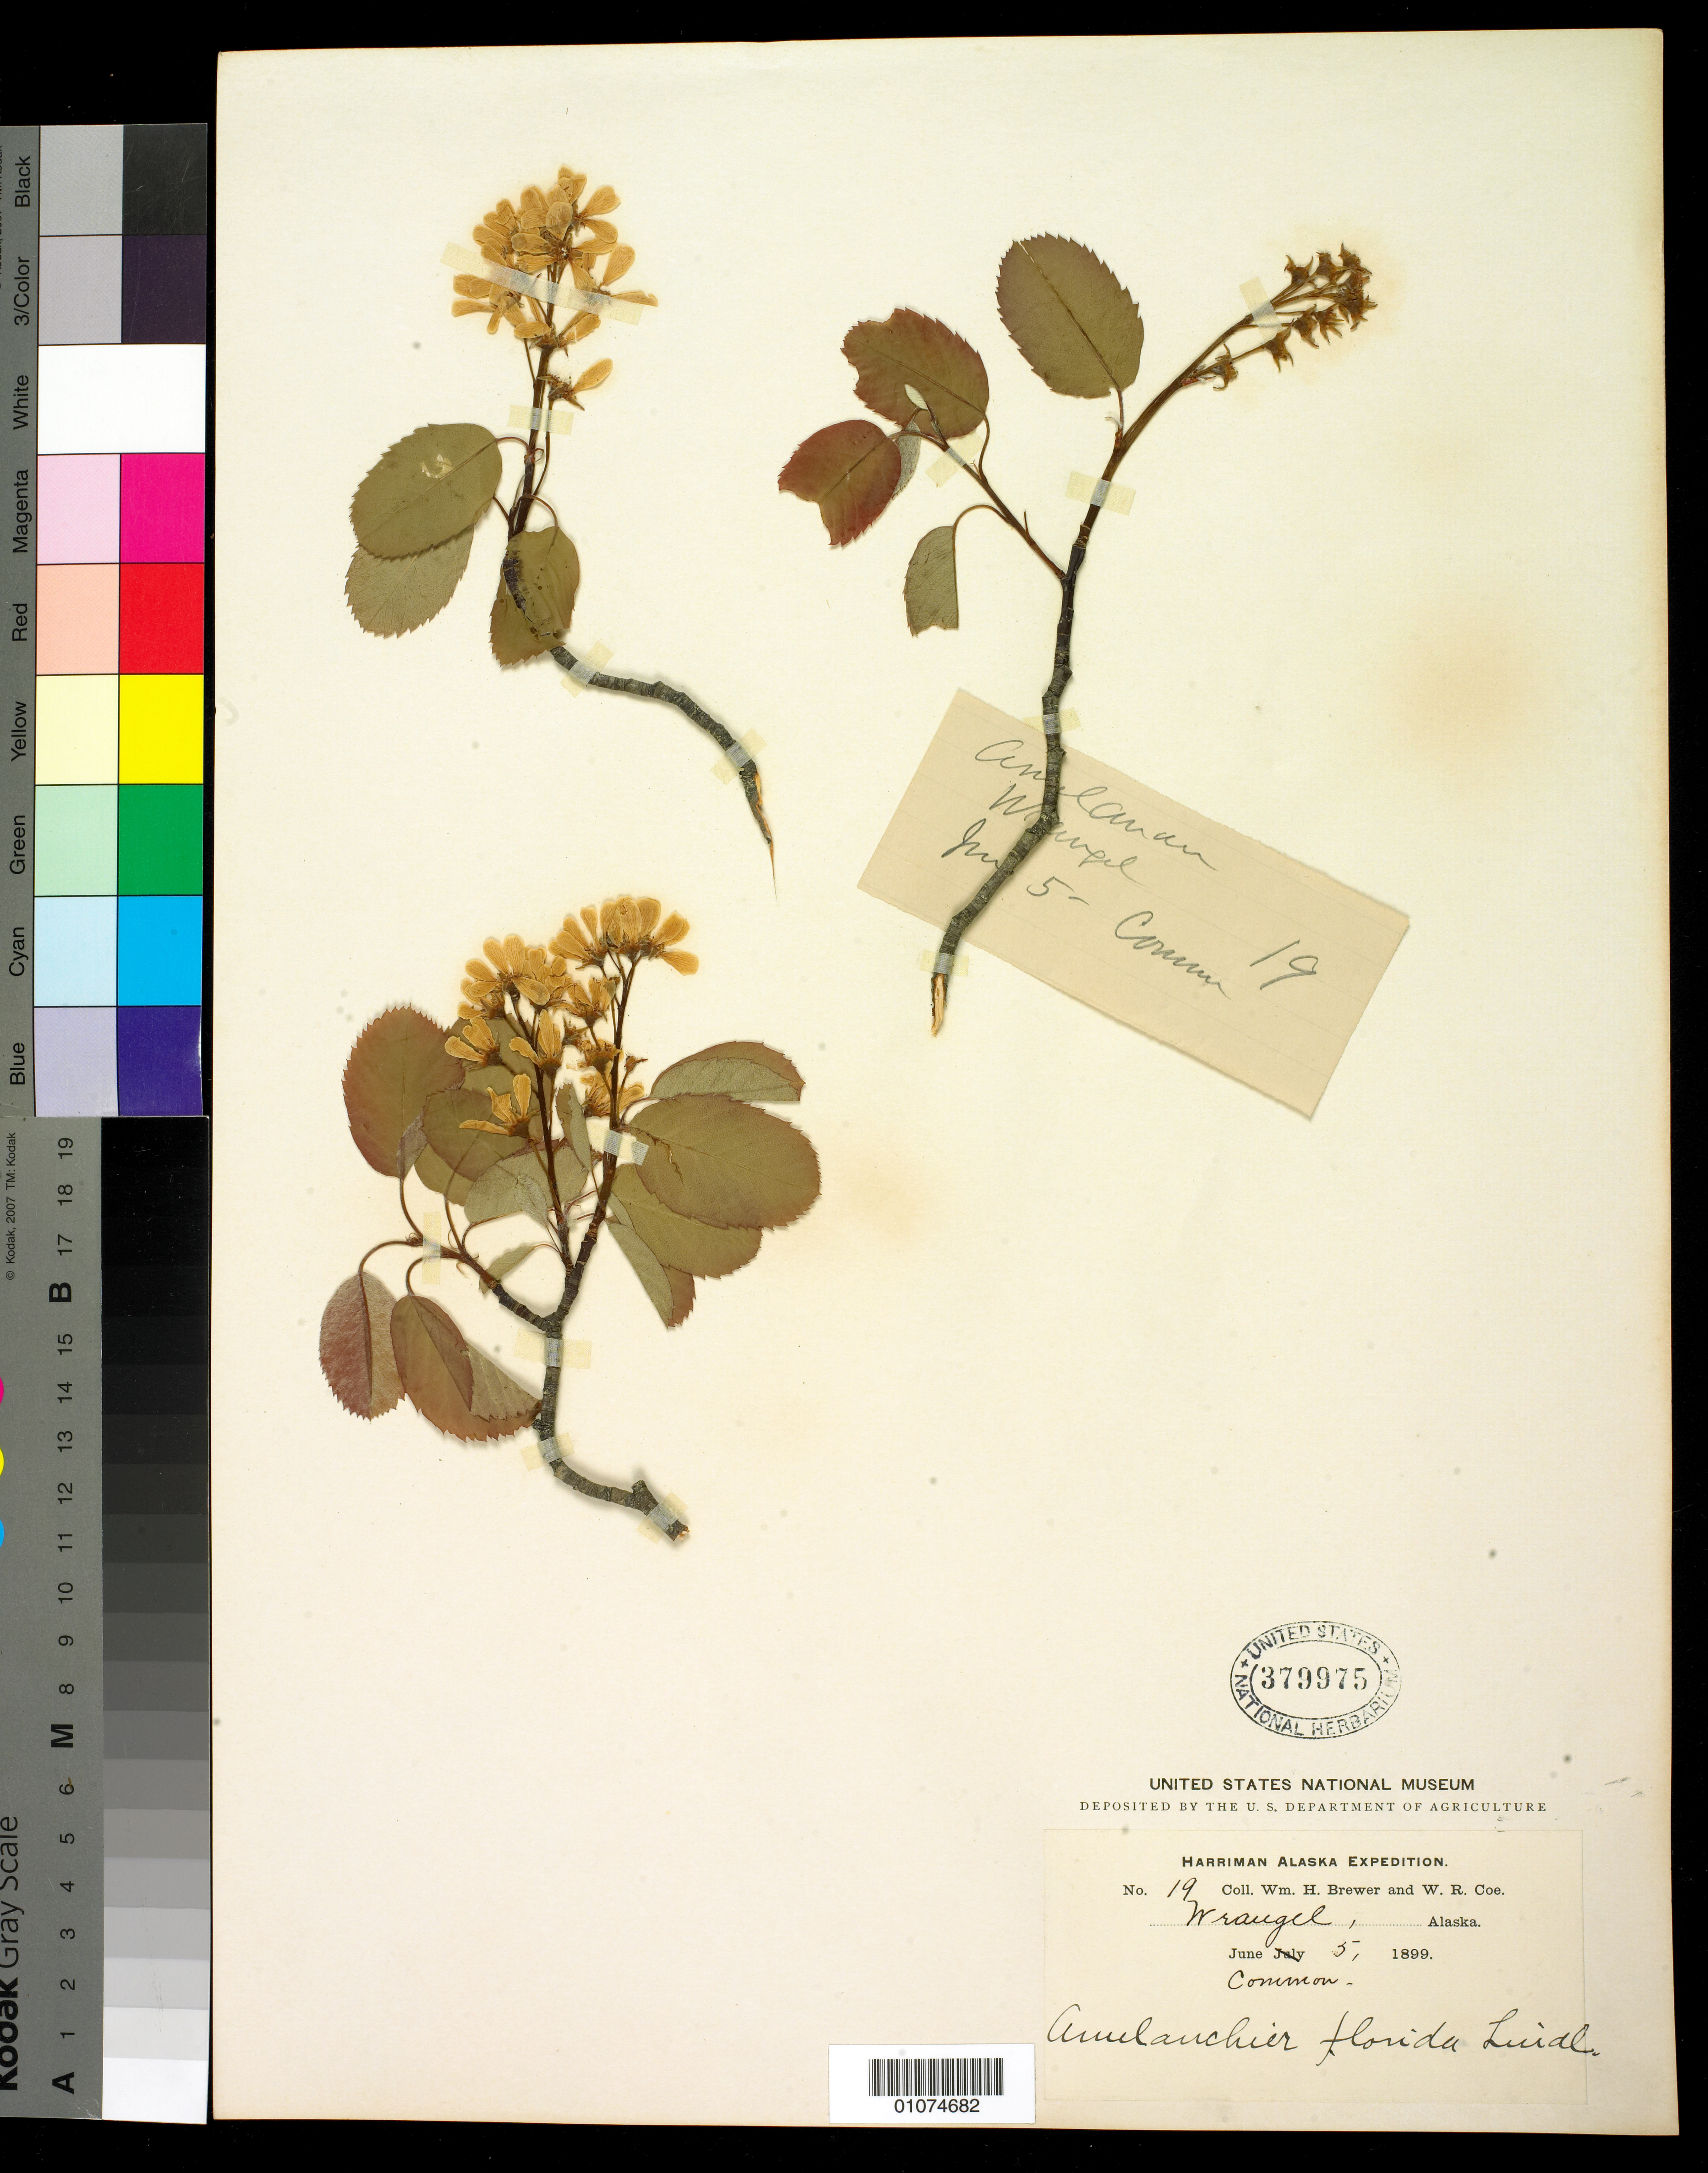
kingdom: Plantae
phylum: Tracheophyta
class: Magnoliopsida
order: Rosales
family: Rosaceae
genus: Amelanchier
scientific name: Amelanchier florida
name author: Lindl.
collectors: W. H. Brewer & W. Coe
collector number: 19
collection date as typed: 05 Jun 1899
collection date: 1899-06-05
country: United States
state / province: Alaska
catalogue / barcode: US 379975